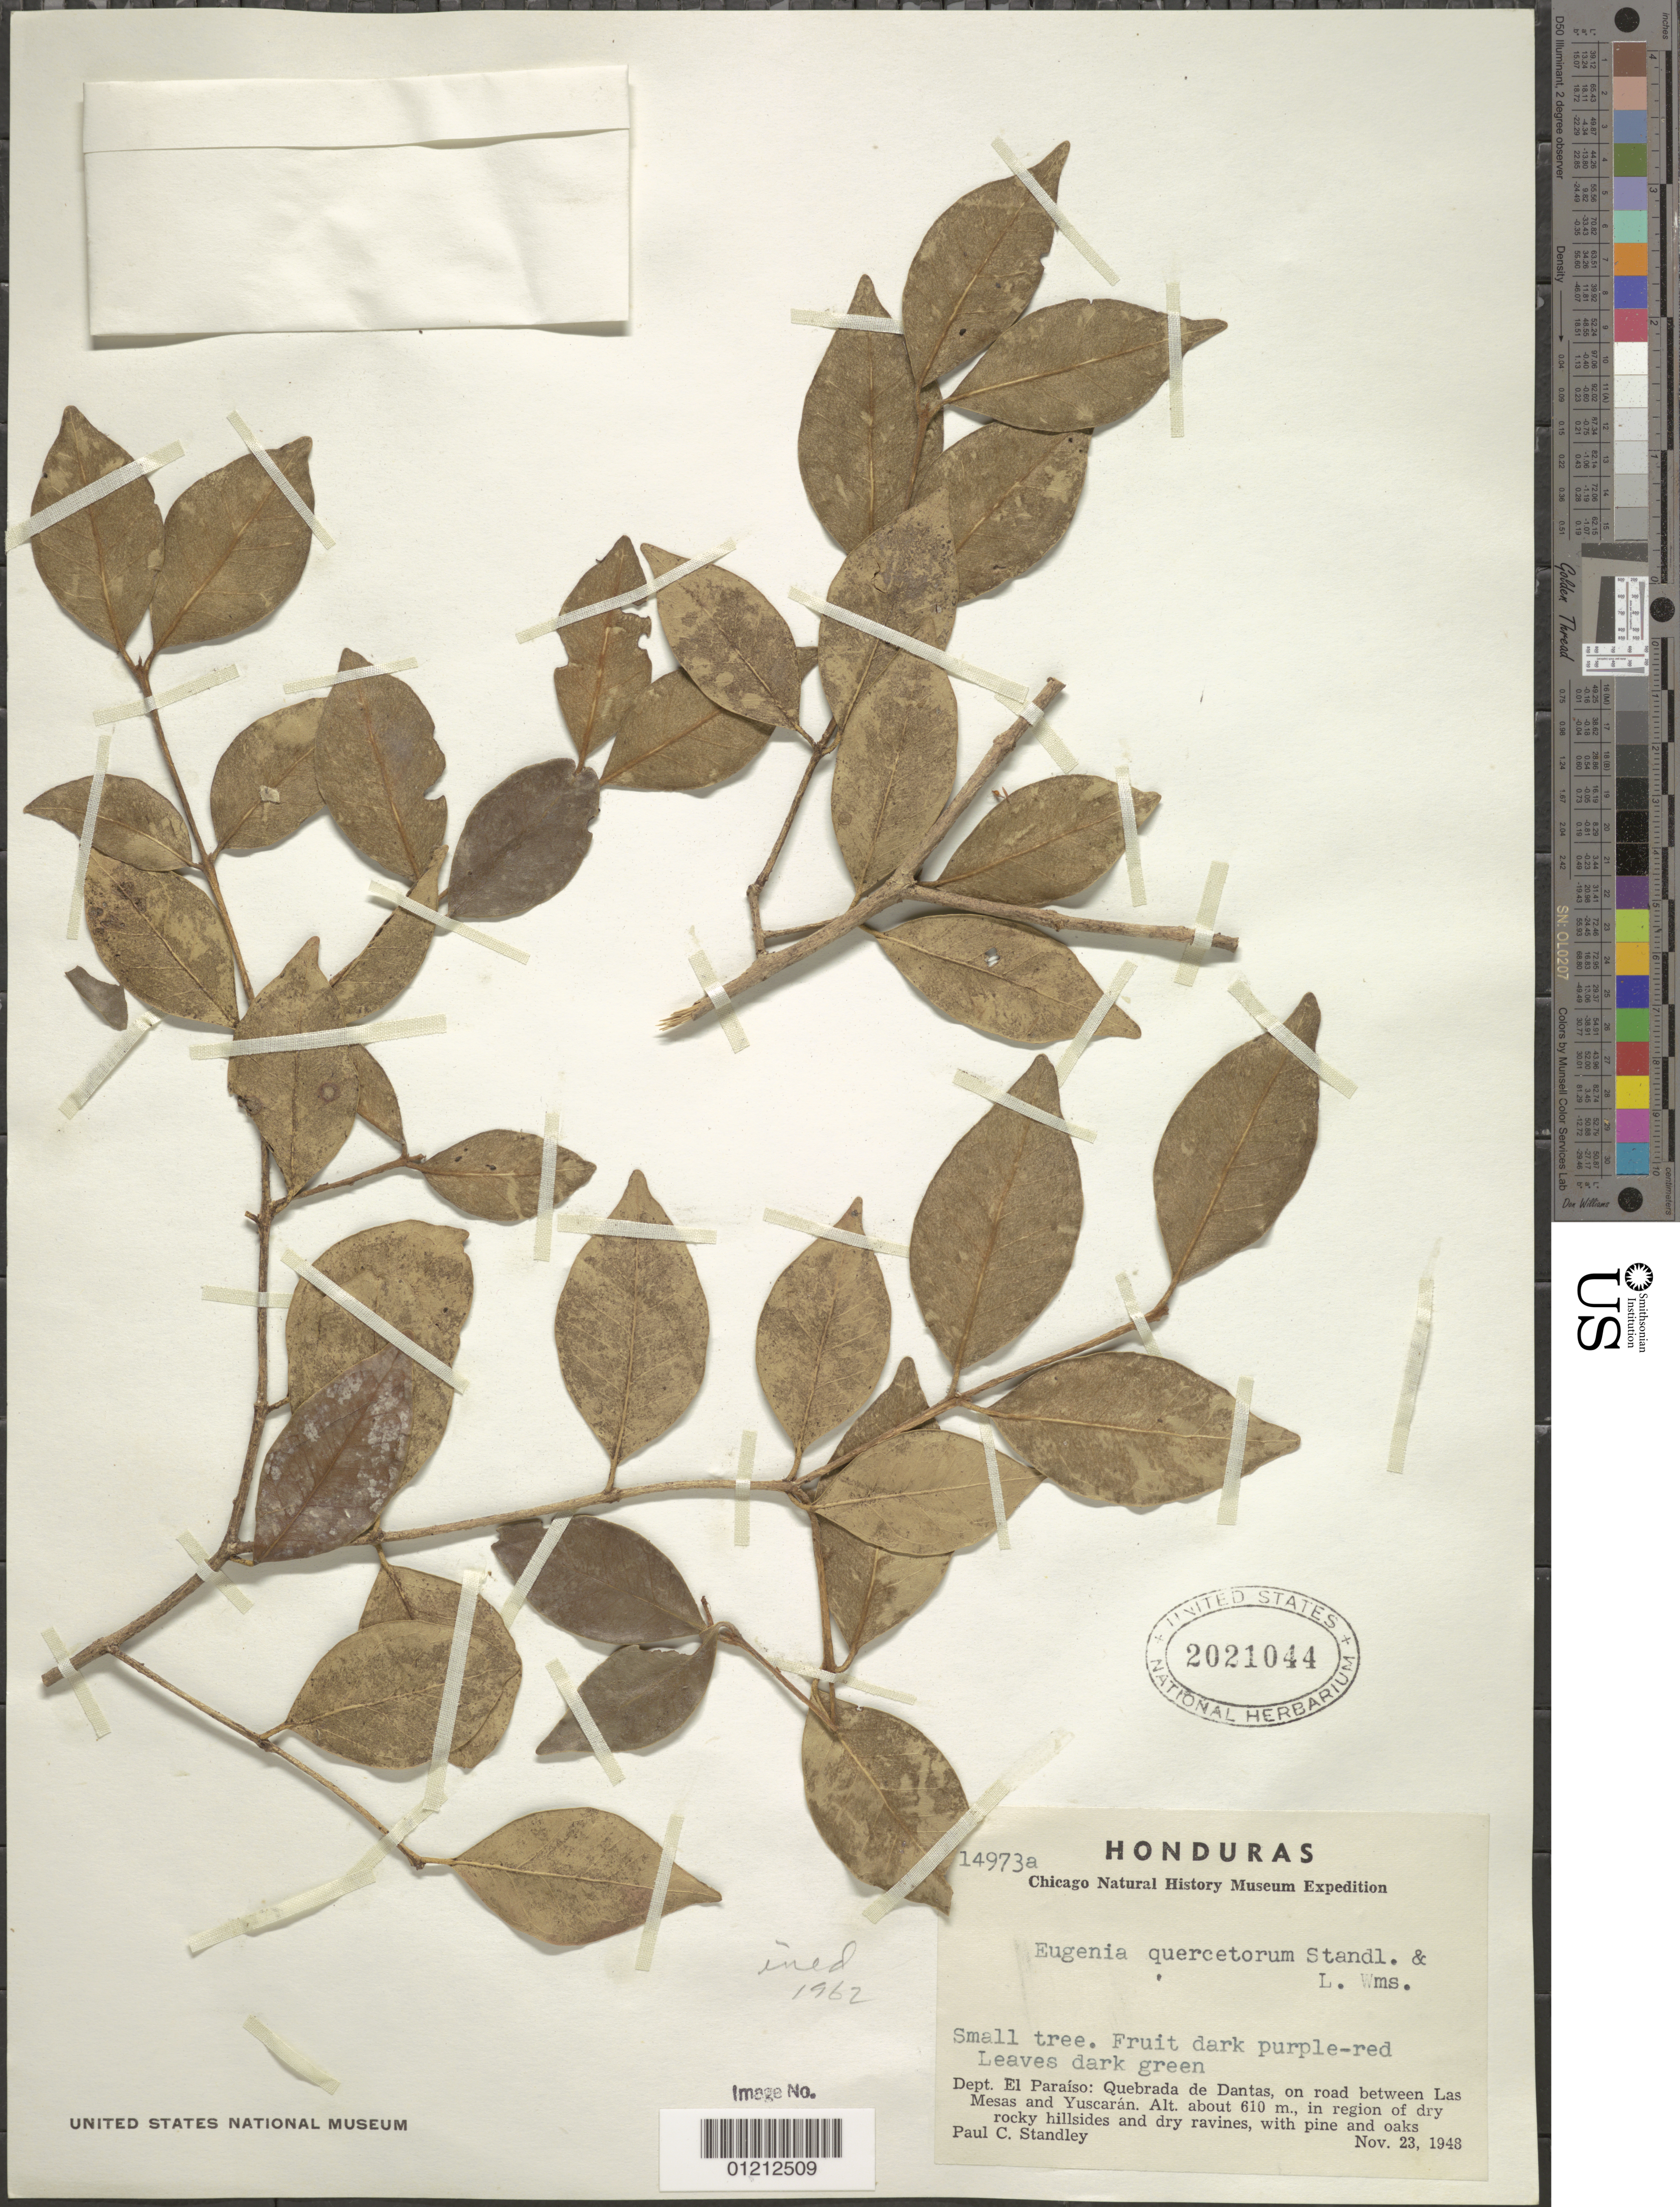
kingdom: Plantae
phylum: Tracheophyta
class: Magnoliopsida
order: Myrtales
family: Myrtaceae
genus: Eugenia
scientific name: Eugenia quercetorum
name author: Standl. & L.O. Williams ex Barrie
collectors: P. C. Standley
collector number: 14973a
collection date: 1948-11-23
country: Honduras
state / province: El Paraíso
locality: Quebrada de Dantas, on road between Las Mesas and Yuscaran.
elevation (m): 610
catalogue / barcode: US 2021044